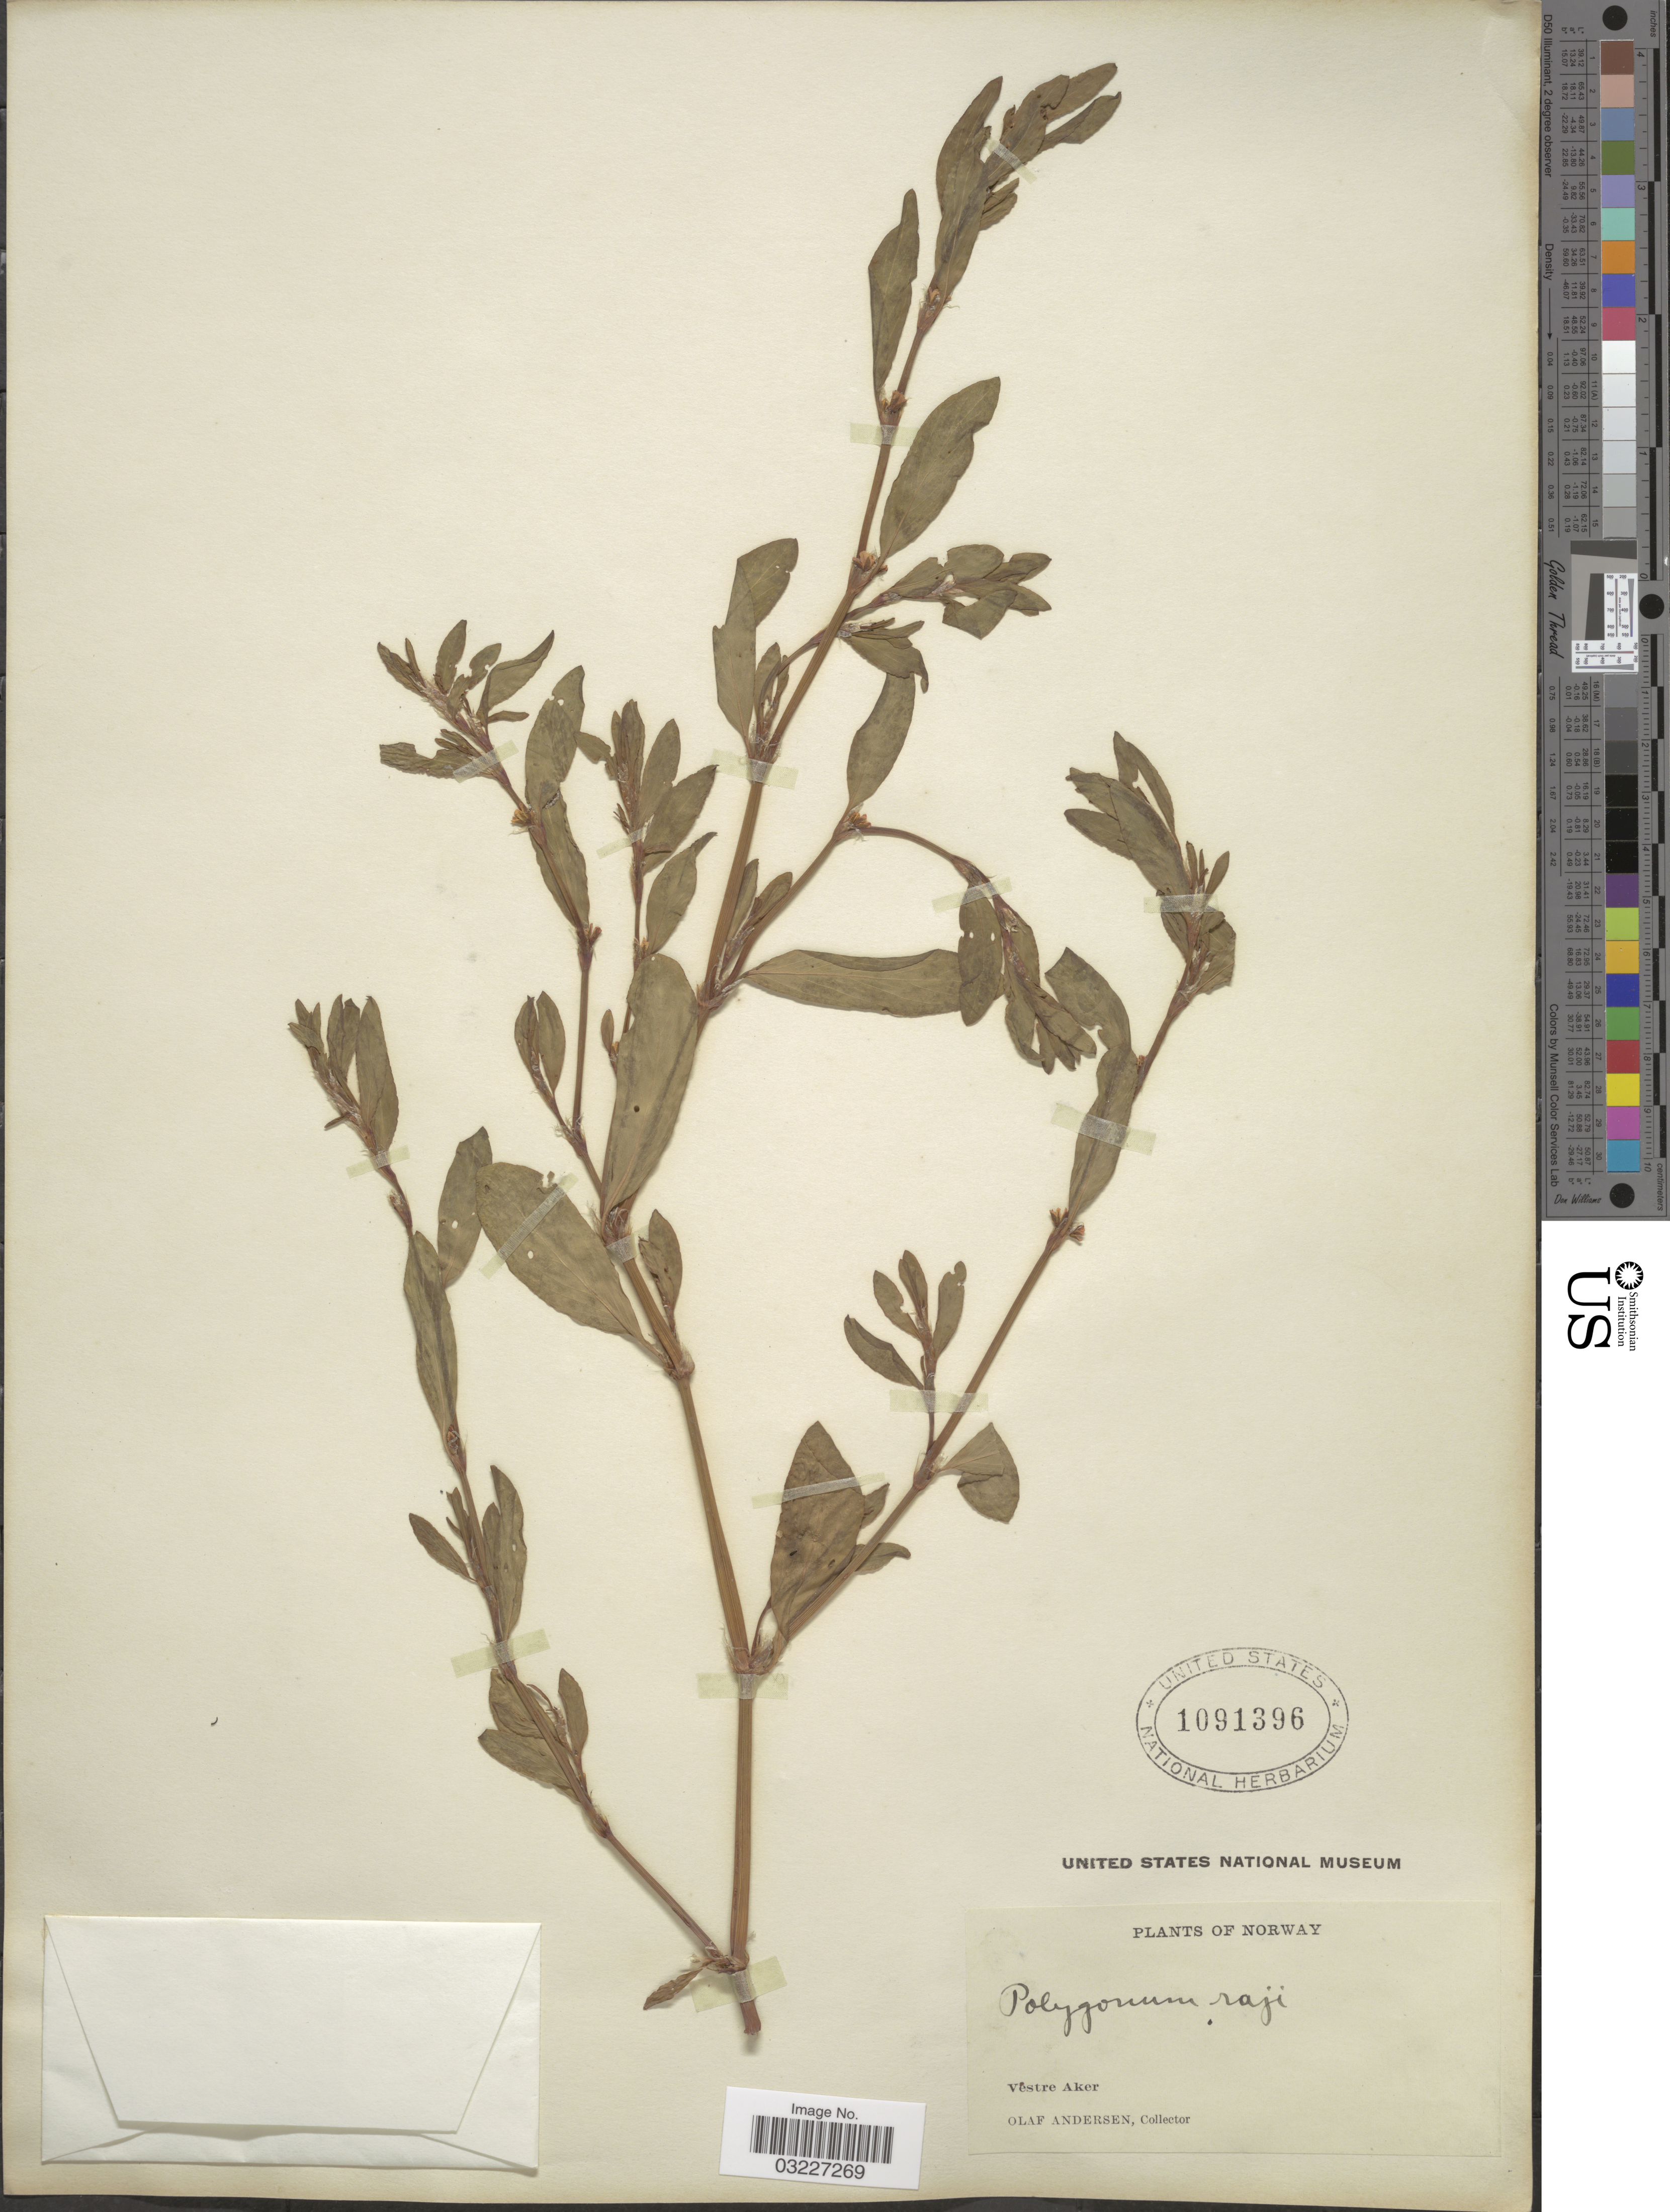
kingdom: Plantae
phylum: Tracheophyta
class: Magnoliopsida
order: Caryophyllales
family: Polygonaceae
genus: Polygonum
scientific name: Polygonum acadiense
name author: Fernald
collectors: O. Andersen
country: Norway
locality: Vestre Aker.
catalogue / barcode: US 1091396